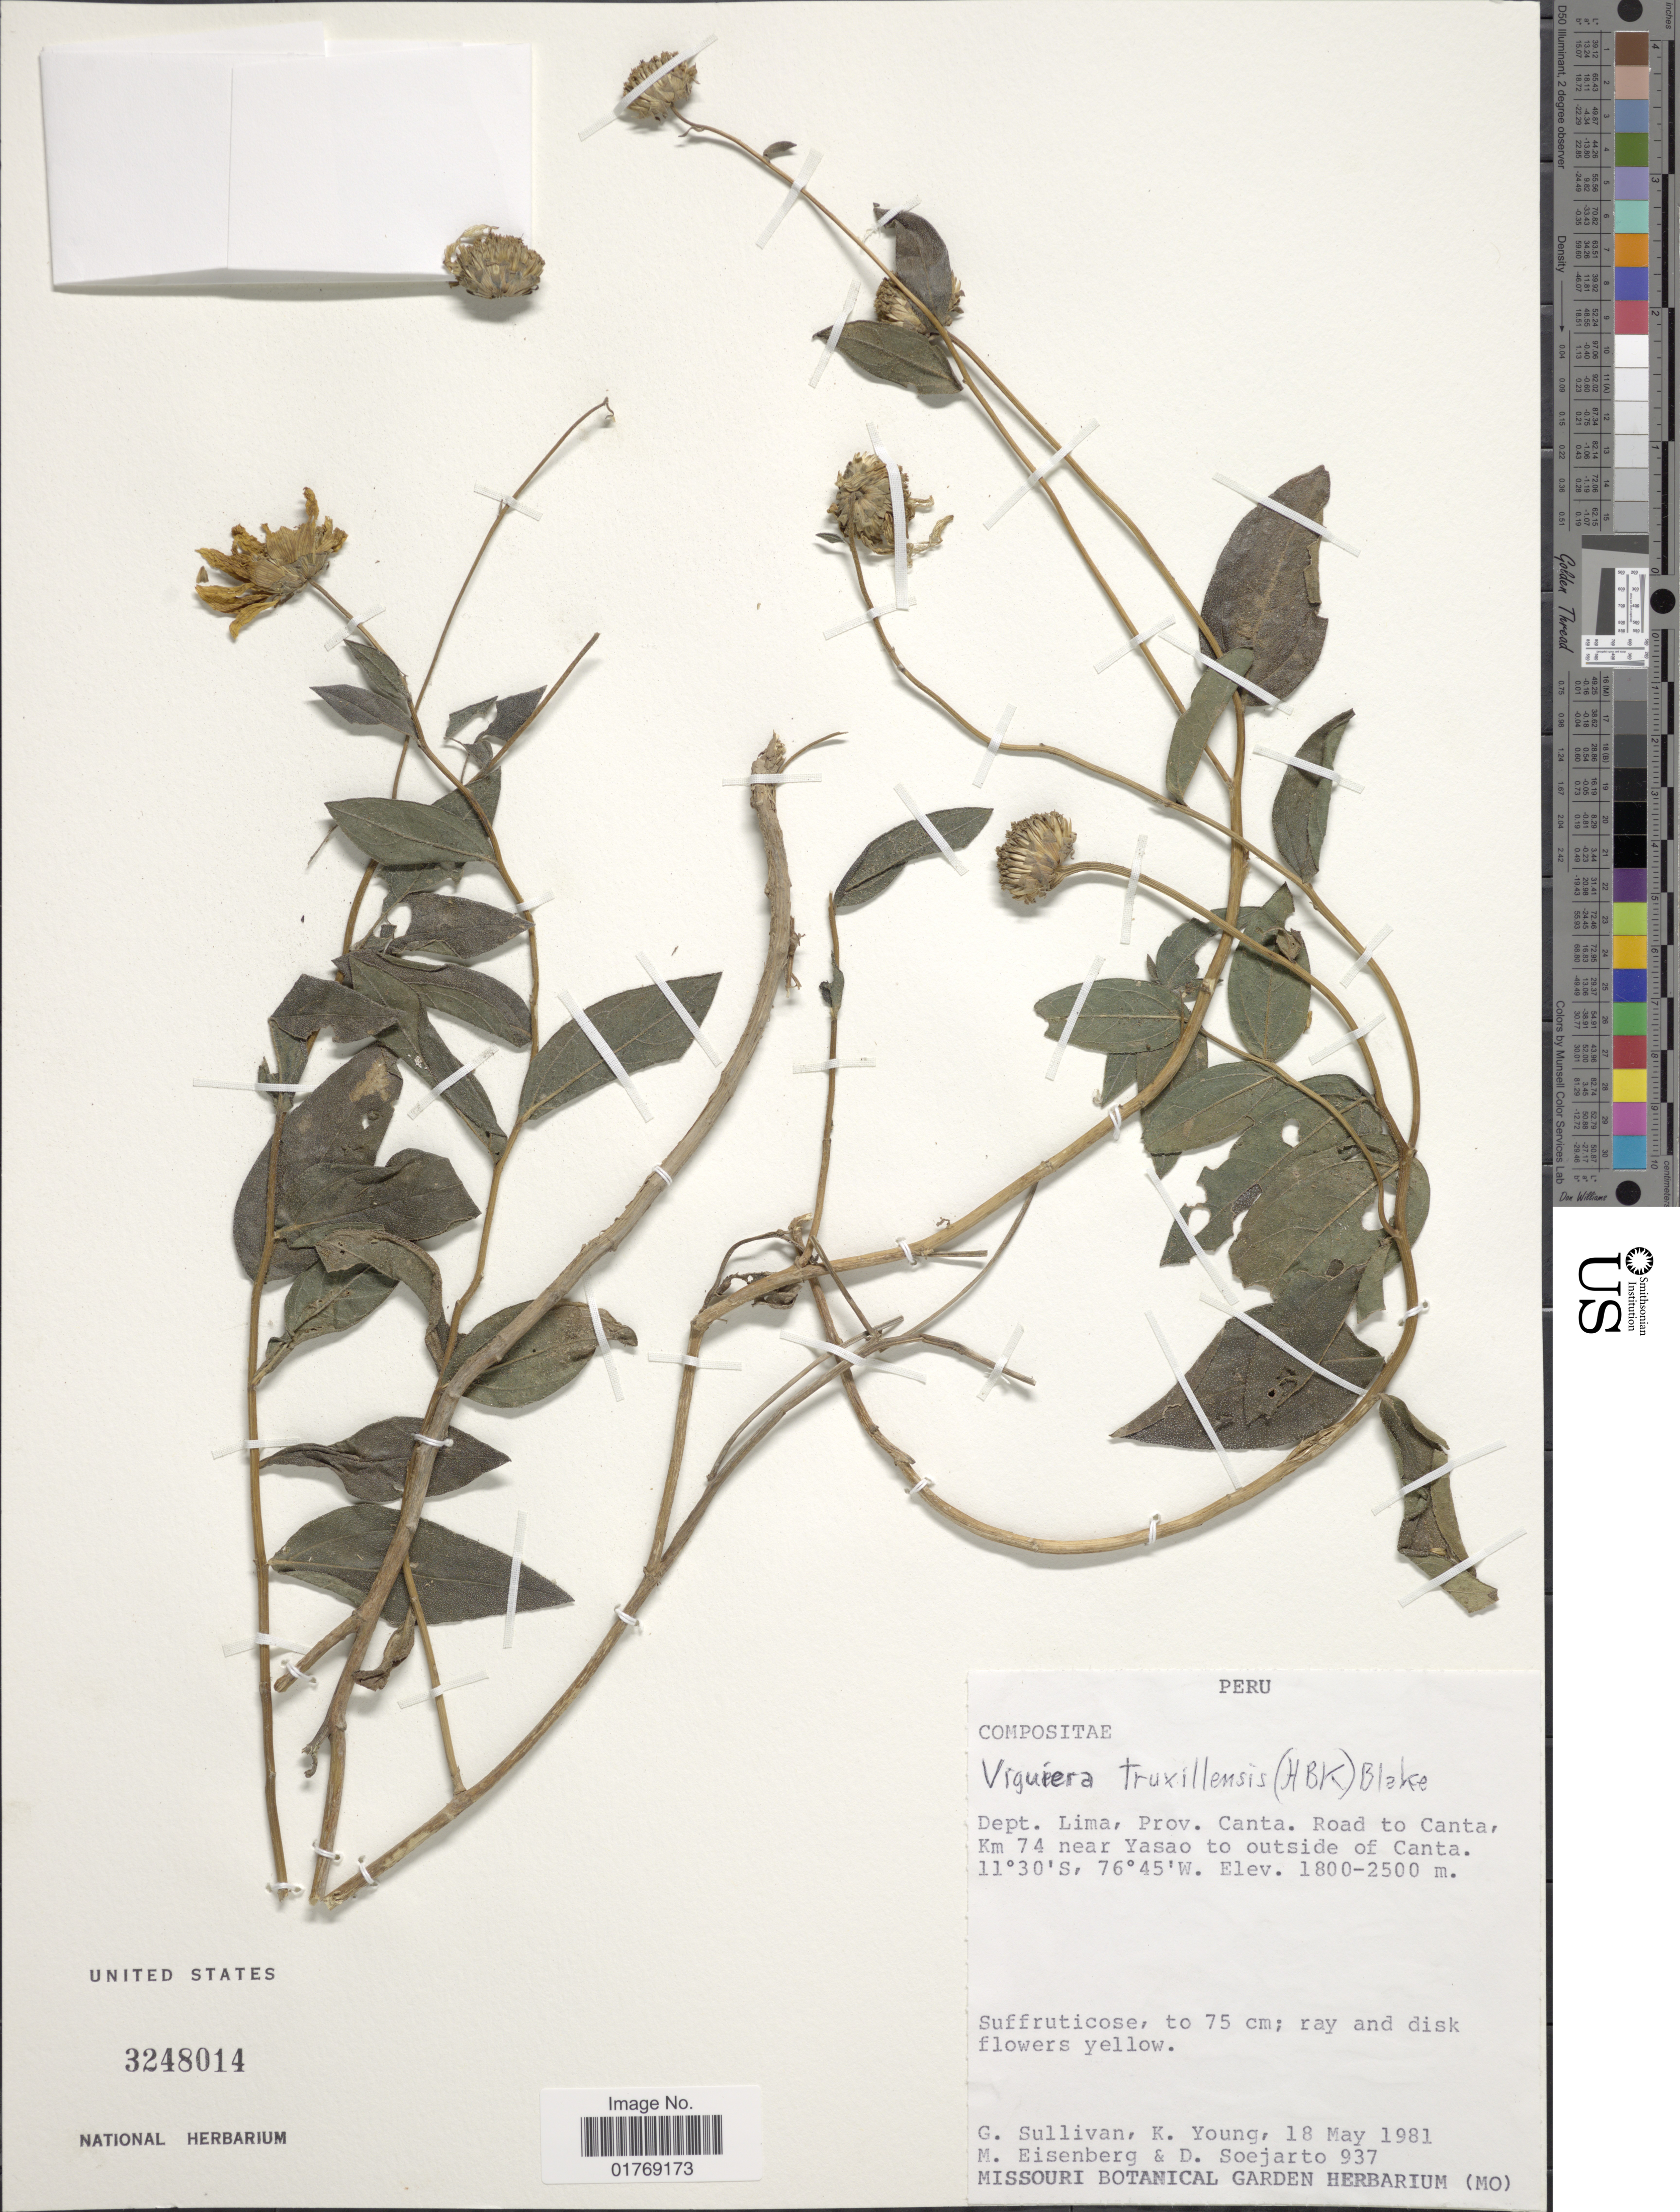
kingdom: Plantae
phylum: Tracheophyta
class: Magnoliopsida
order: Asterales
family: Asteraceae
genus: Viguiera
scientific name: Viguiera truxillensis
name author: (Kunth) Blake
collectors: G. Sullivan, K. Young, M. Eisenberg & D. Soejarto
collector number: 937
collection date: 1981-05-18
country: Peru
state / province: Lima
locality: Dept. Lima, Prov. Canta. Road to Canta, Km 74 near Yasao to outside of Canta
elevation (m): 1800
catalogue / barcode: US 3248014